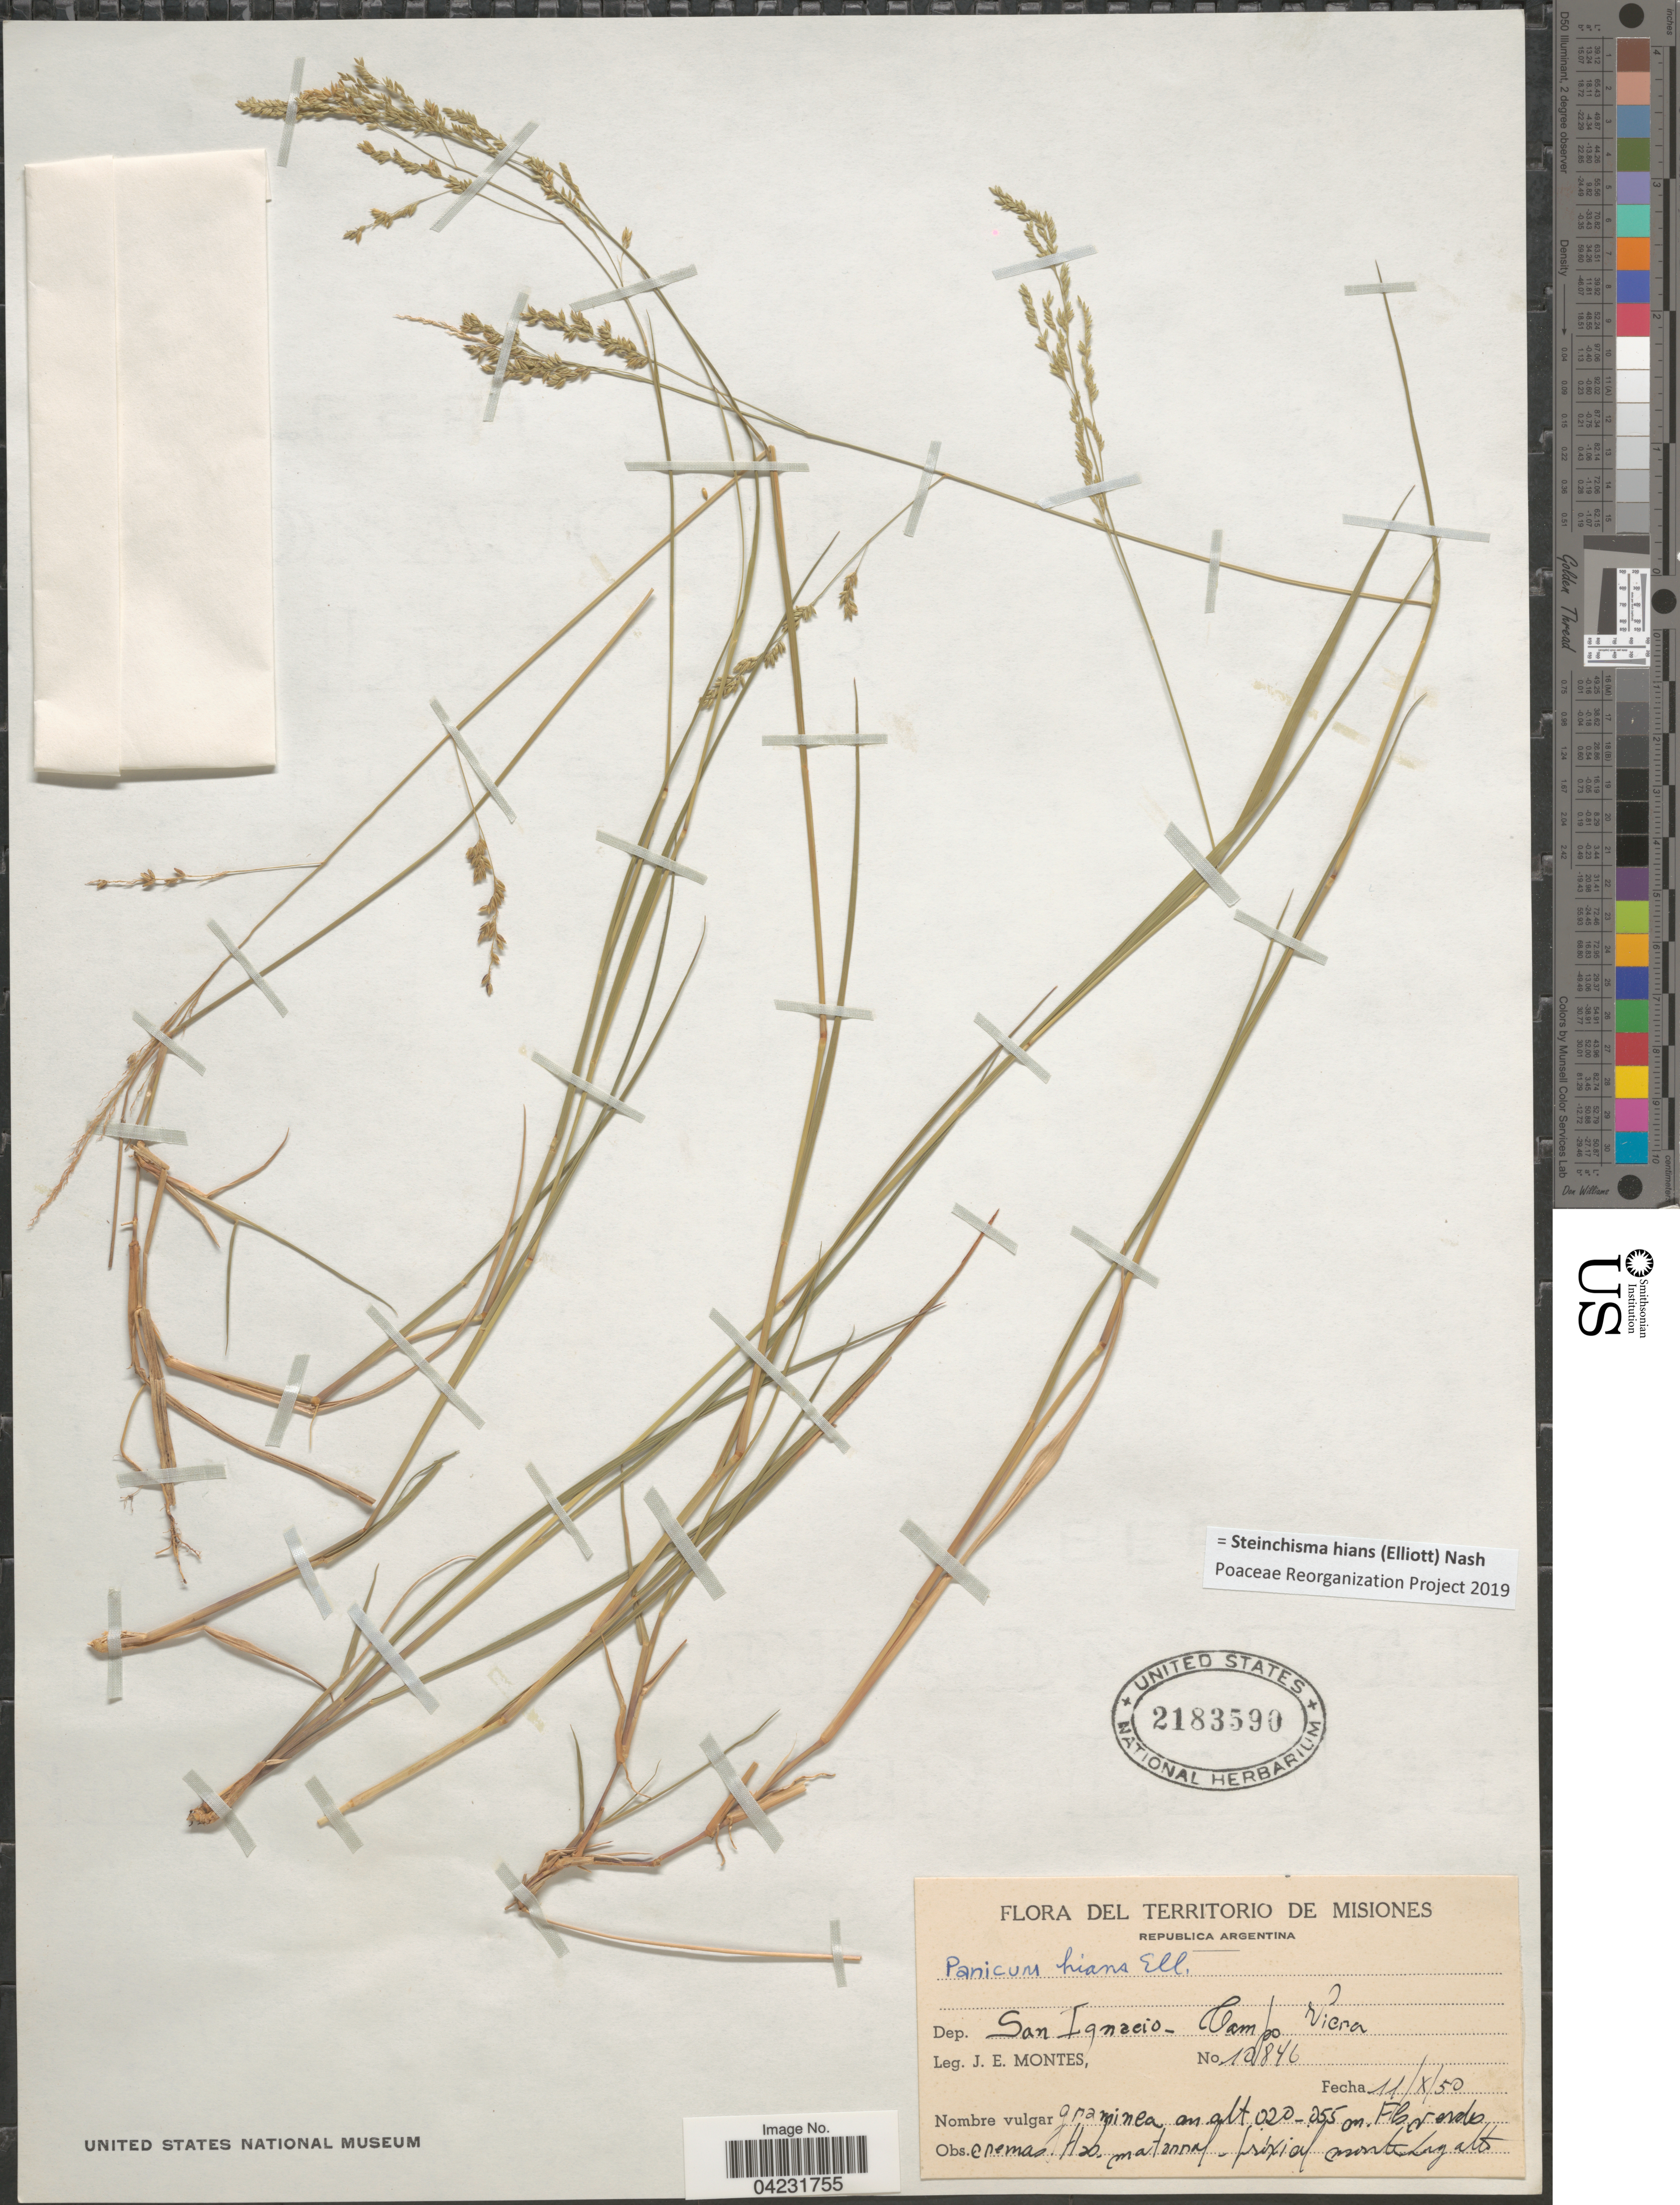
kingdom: Plantae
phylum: Tracheophyta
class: Liliopsida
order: Poales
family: Poaceae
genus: Steinchisma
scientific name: Steinchisma hians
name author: (Elliott) Nash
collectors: J. E. Montes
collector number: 10846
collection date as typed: Transcribed d/m/y: 11/10/50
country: Argentina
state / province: Misiones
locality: Territorio de Misiones. Republica Argentina. Dep. San Ignacio-Campo Viera.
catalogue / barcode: US 2183590